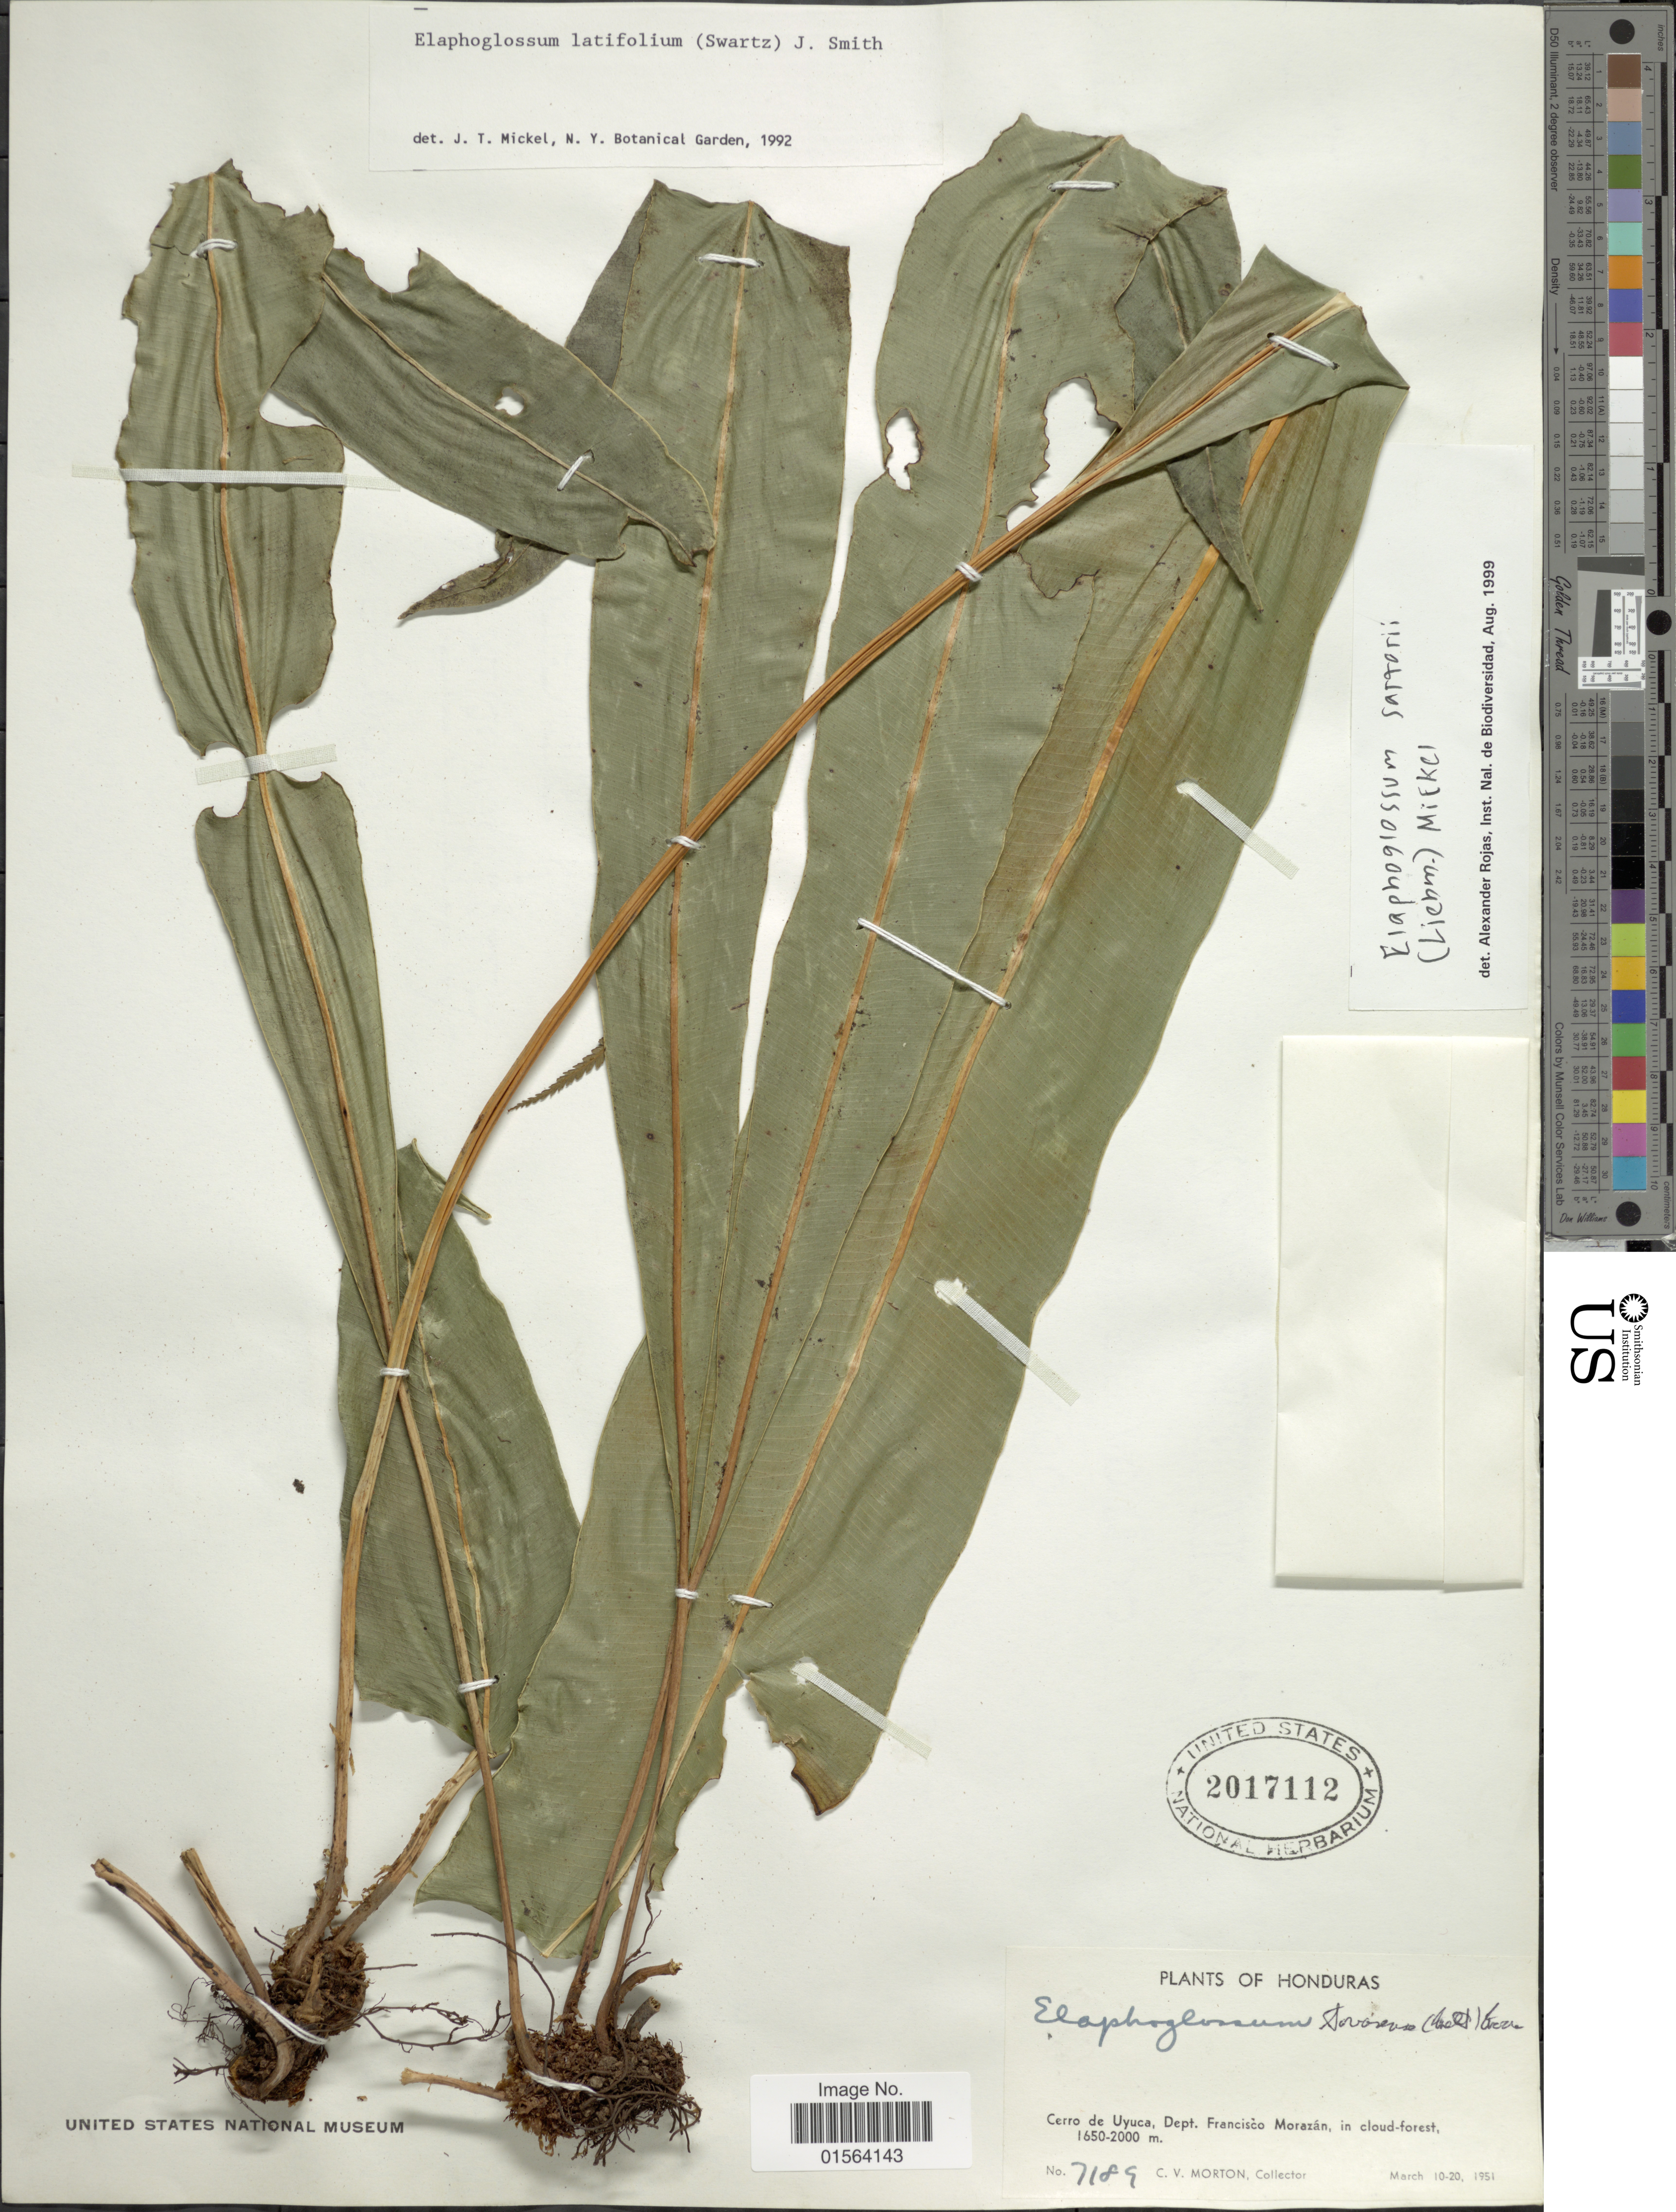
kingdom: Plantae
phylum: Tracheophyta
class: Polypodiopsida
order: Polypodiales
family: Dryopteridaceae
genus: Elaphoglossum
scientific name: Elaphoglossum latifolium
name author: (Sw.) J. Sm.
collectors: C. V. Morton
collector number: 7189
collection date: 1951-03-10/1951-03-20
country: Honduras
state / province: Fco. Morazán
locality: Cerro de Uyuca, Dept. Francisco Morazan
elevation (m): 1650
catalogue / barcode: US 2017112